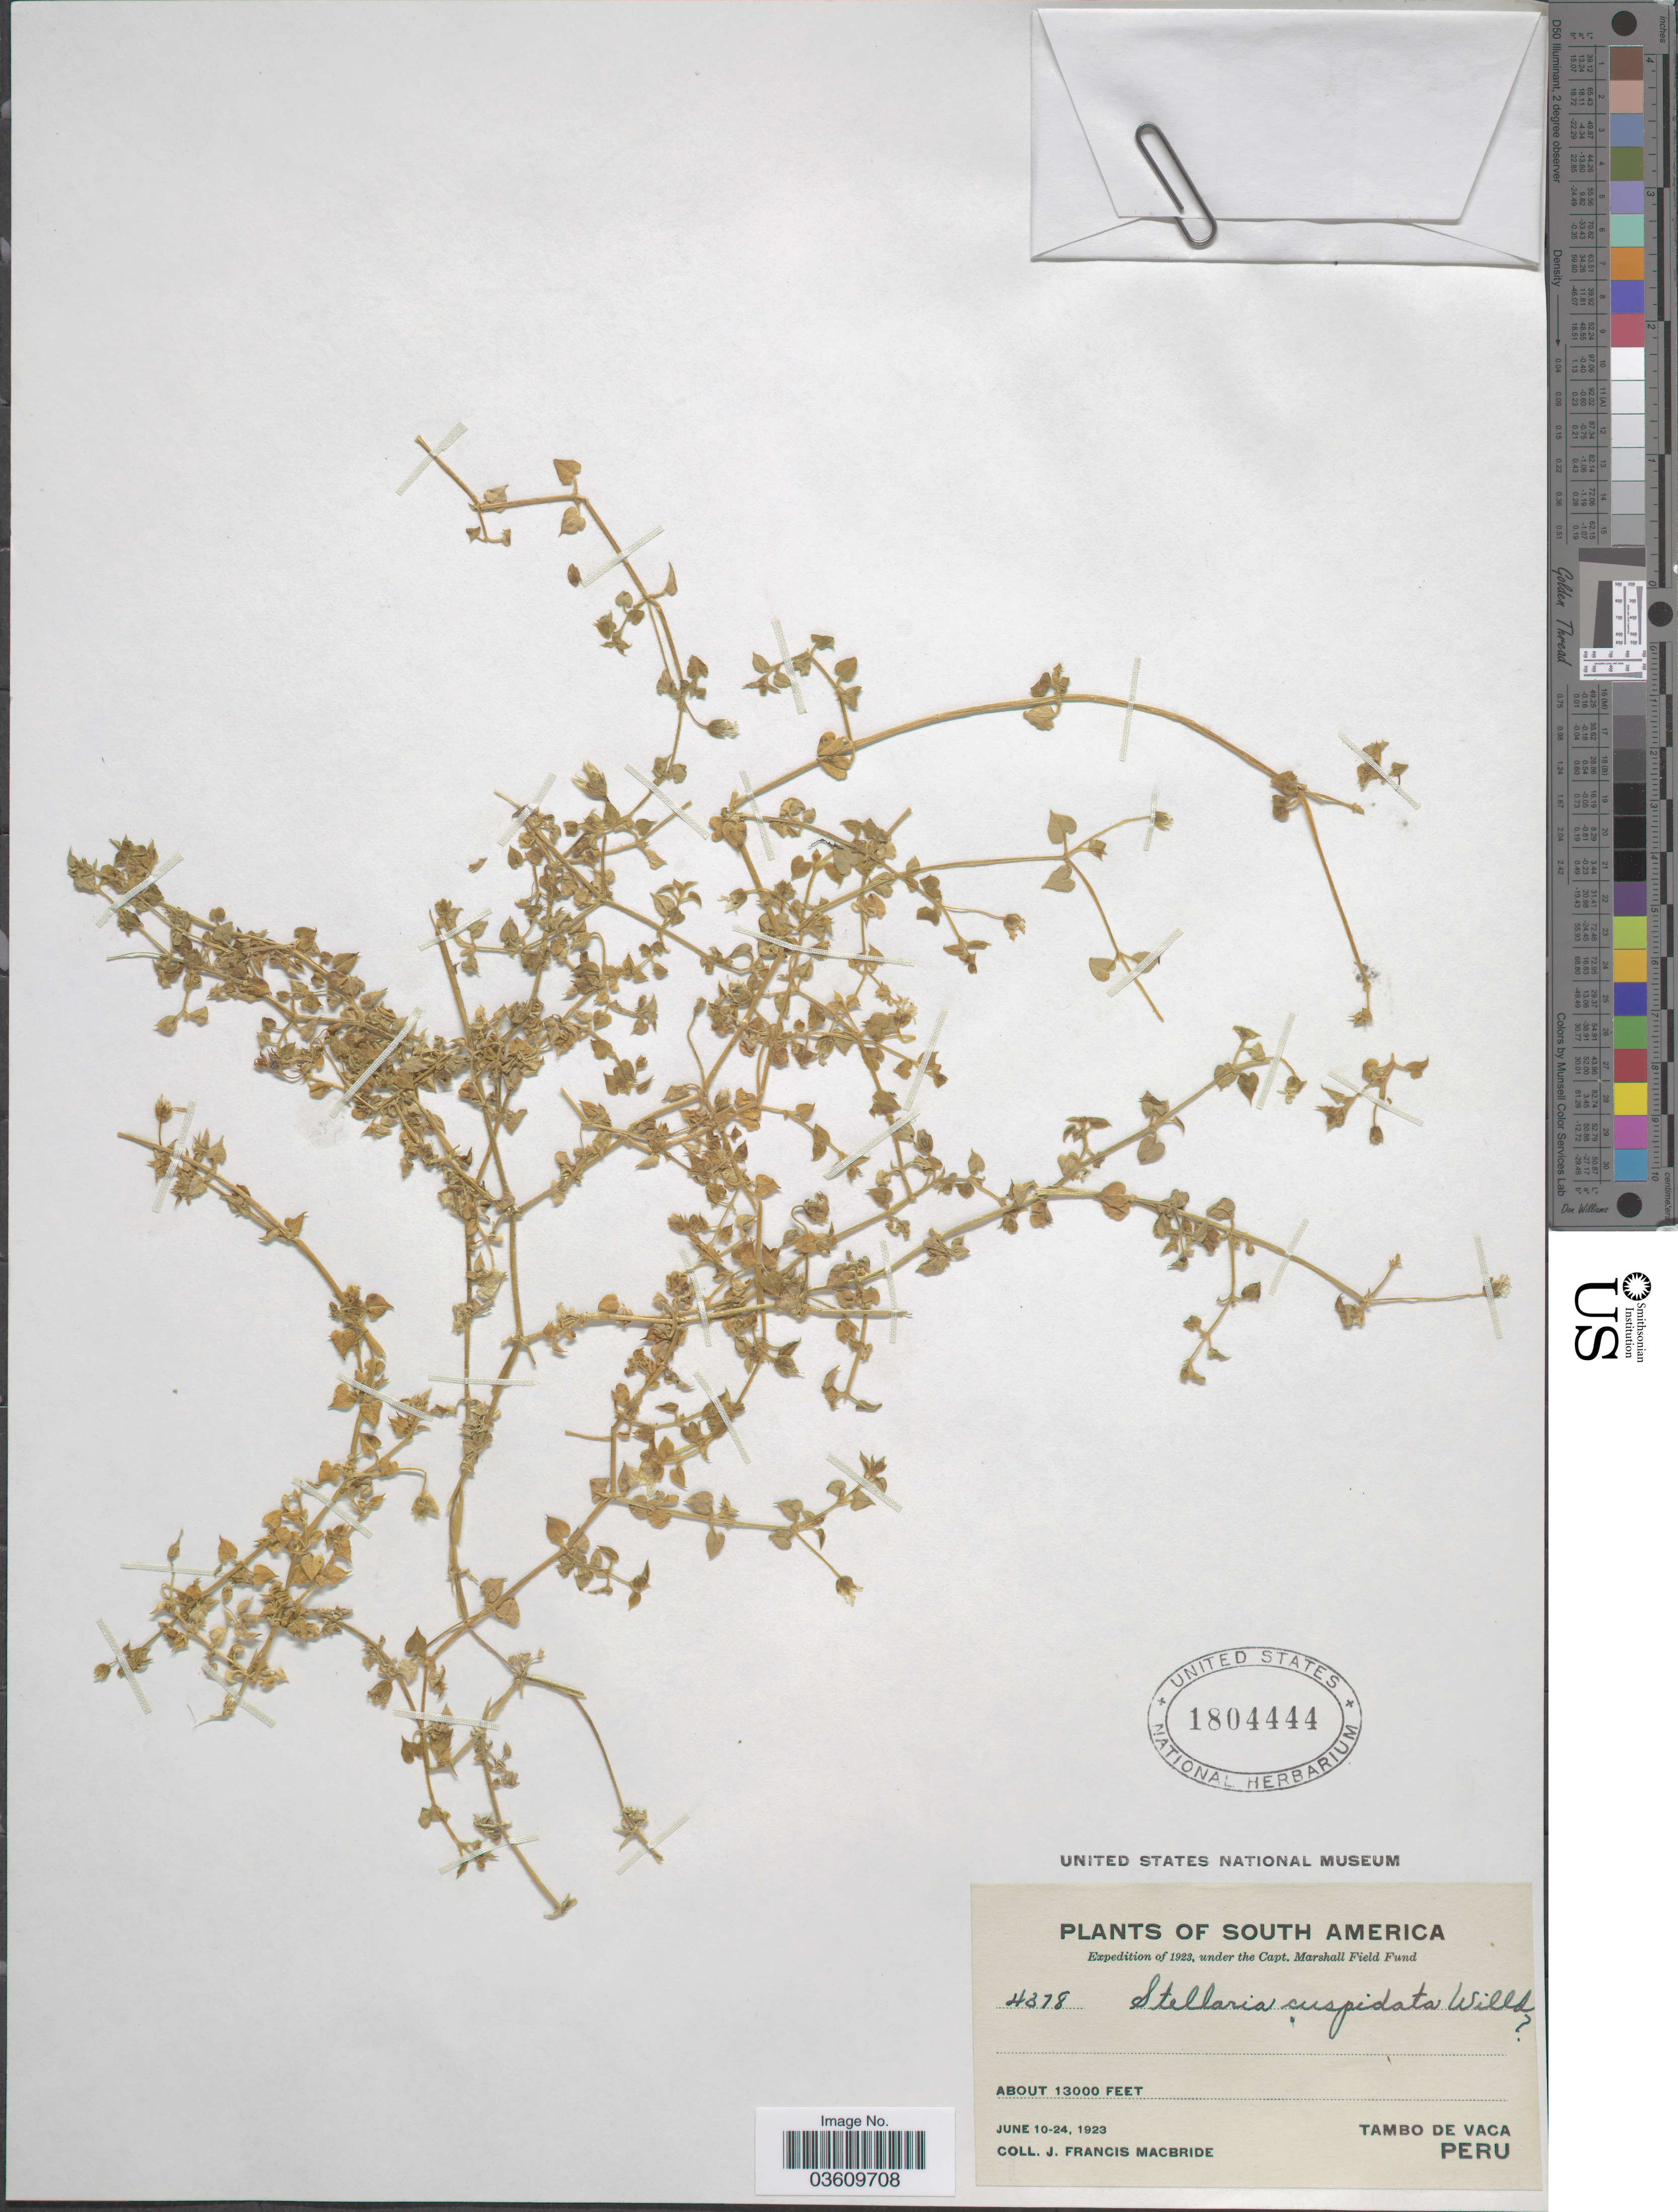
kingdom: Plantae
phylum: Tracheophyta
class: Magnoliopsida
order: Caryophyllales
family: Caryophyllaceae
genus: Stellaria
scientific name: Stellaria cuspidata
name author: Willd. ex Schltdl.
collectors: J. F. Macbride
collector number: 4378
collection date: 1923-06-10/1923-06-24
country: Peru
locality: Tambo de Vaca.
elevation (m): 3962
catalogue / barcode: US 1804444